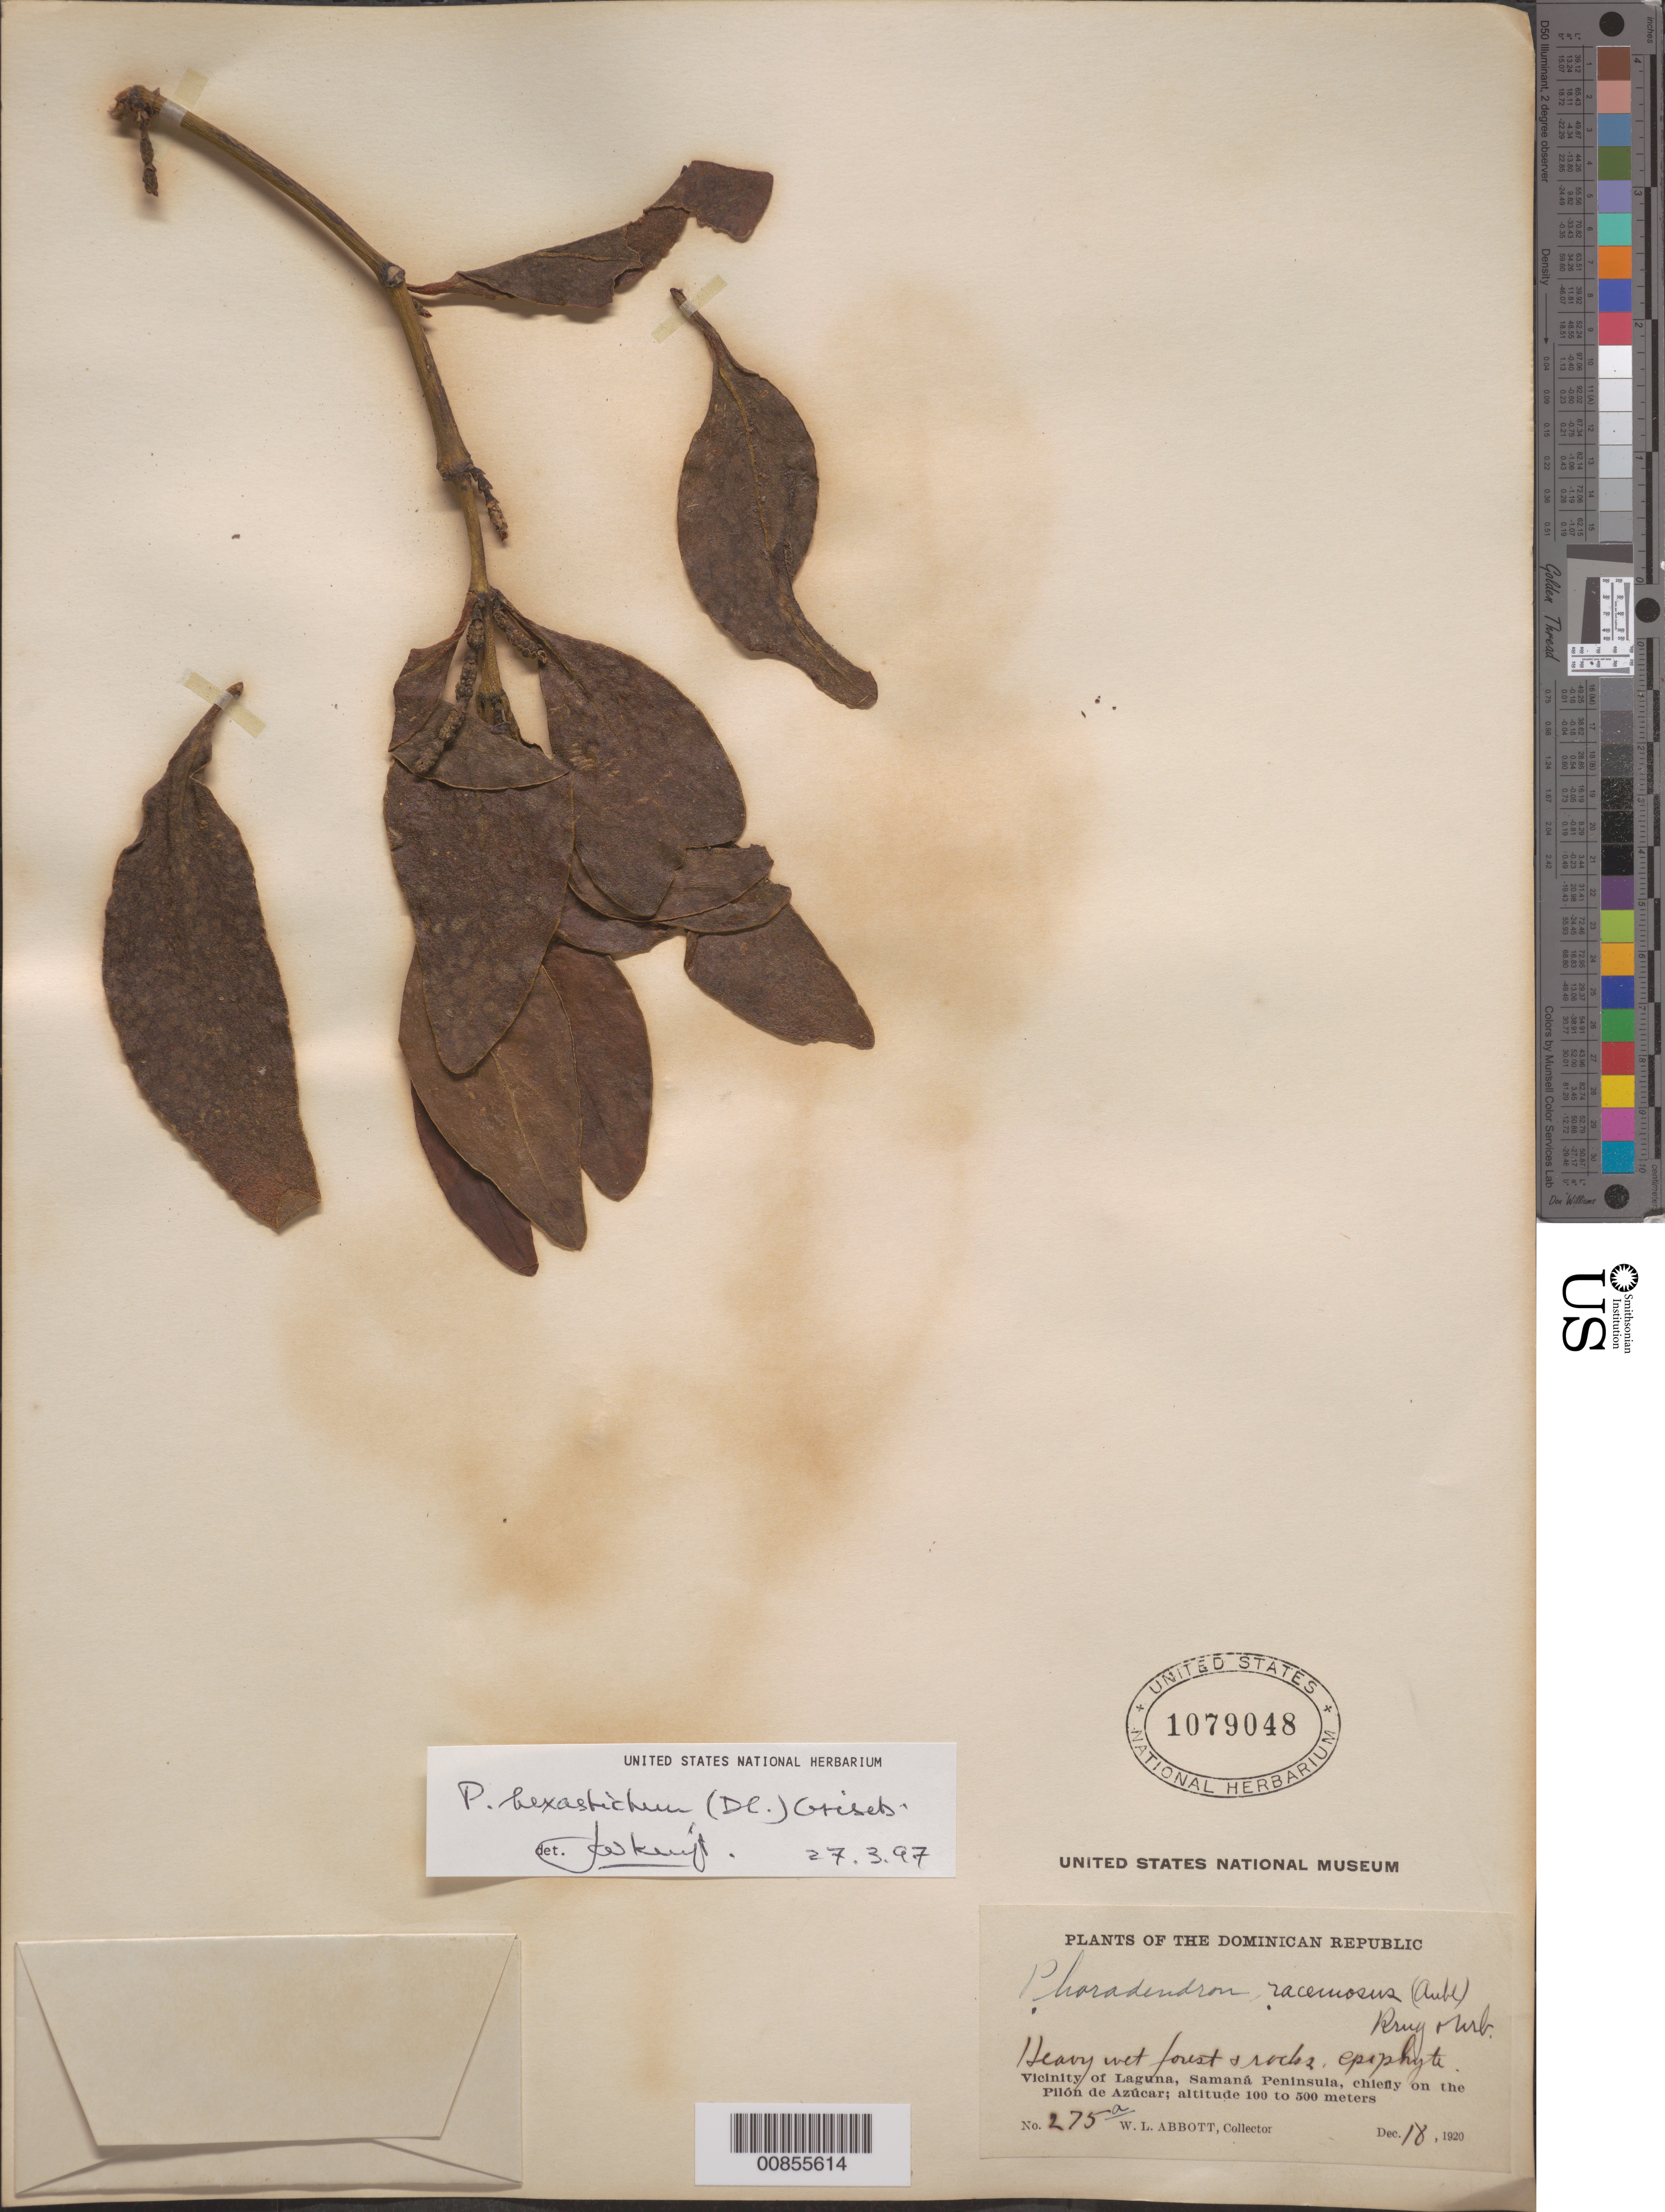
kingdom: Plantae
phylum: Tracheophyta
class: Magnoliopsida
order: Santalales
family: Viscaceae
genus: Phoradendron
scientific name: Phoradendron hexastichum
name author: (DC.) Griseb.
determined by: Kuijt, Job, (CANADA)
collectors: W. L. Abbott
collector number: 275a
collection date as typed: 18 Dec 1920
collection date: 1920-12-18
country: Dominican Republic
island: Hispaniola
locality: Vicinity of Laguna, Samaná Península, chiefly on the Pilón de Azúcar.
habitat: Heavy wet forest & rocks.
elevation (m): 100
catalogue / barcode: US 1079048